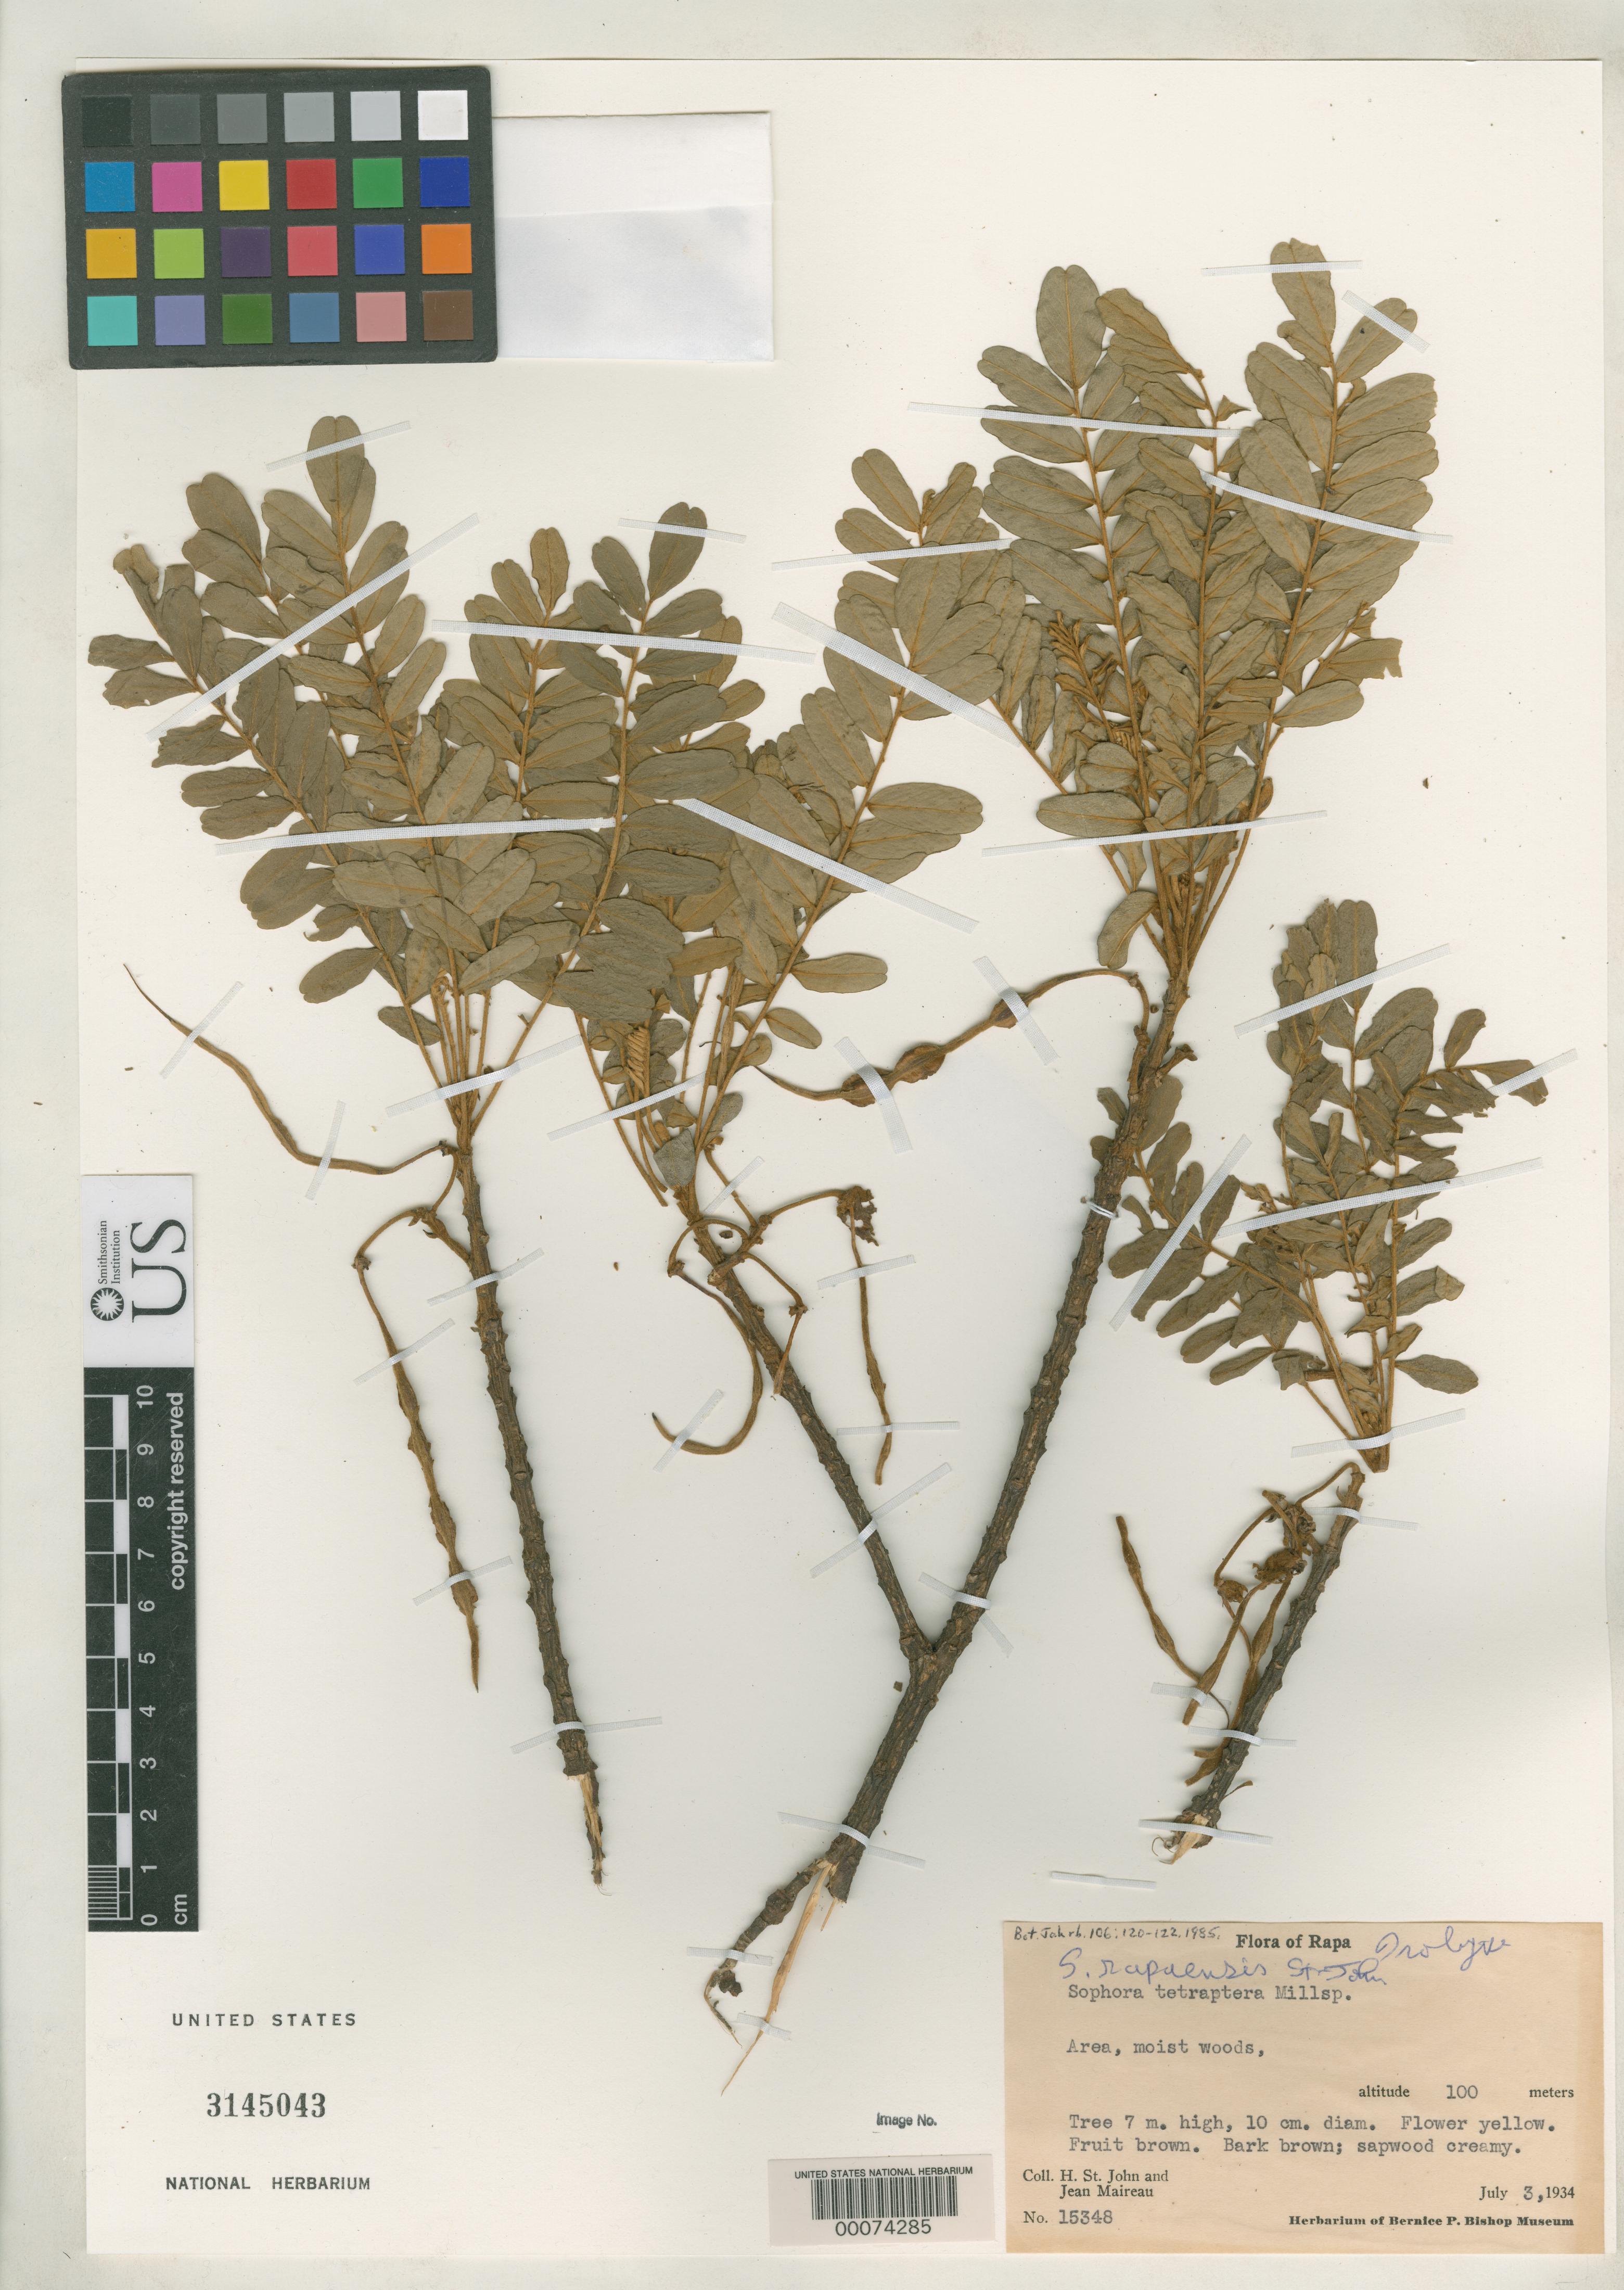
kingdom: Plantae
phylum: Tracheophyta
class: Magnoliopsida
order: Fabales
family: Fabaceae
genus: Sophora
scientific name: Sophora rapaensis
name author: H. St. John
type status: Isotype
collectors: H. St. John & J. Maireau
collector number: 15348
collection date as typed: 03 Jul 1934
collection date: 1934-07-03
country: French Polynesia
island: Rapa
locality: Moist woods. [Tubuai Is.]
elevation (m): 100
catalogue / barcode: US 3145043